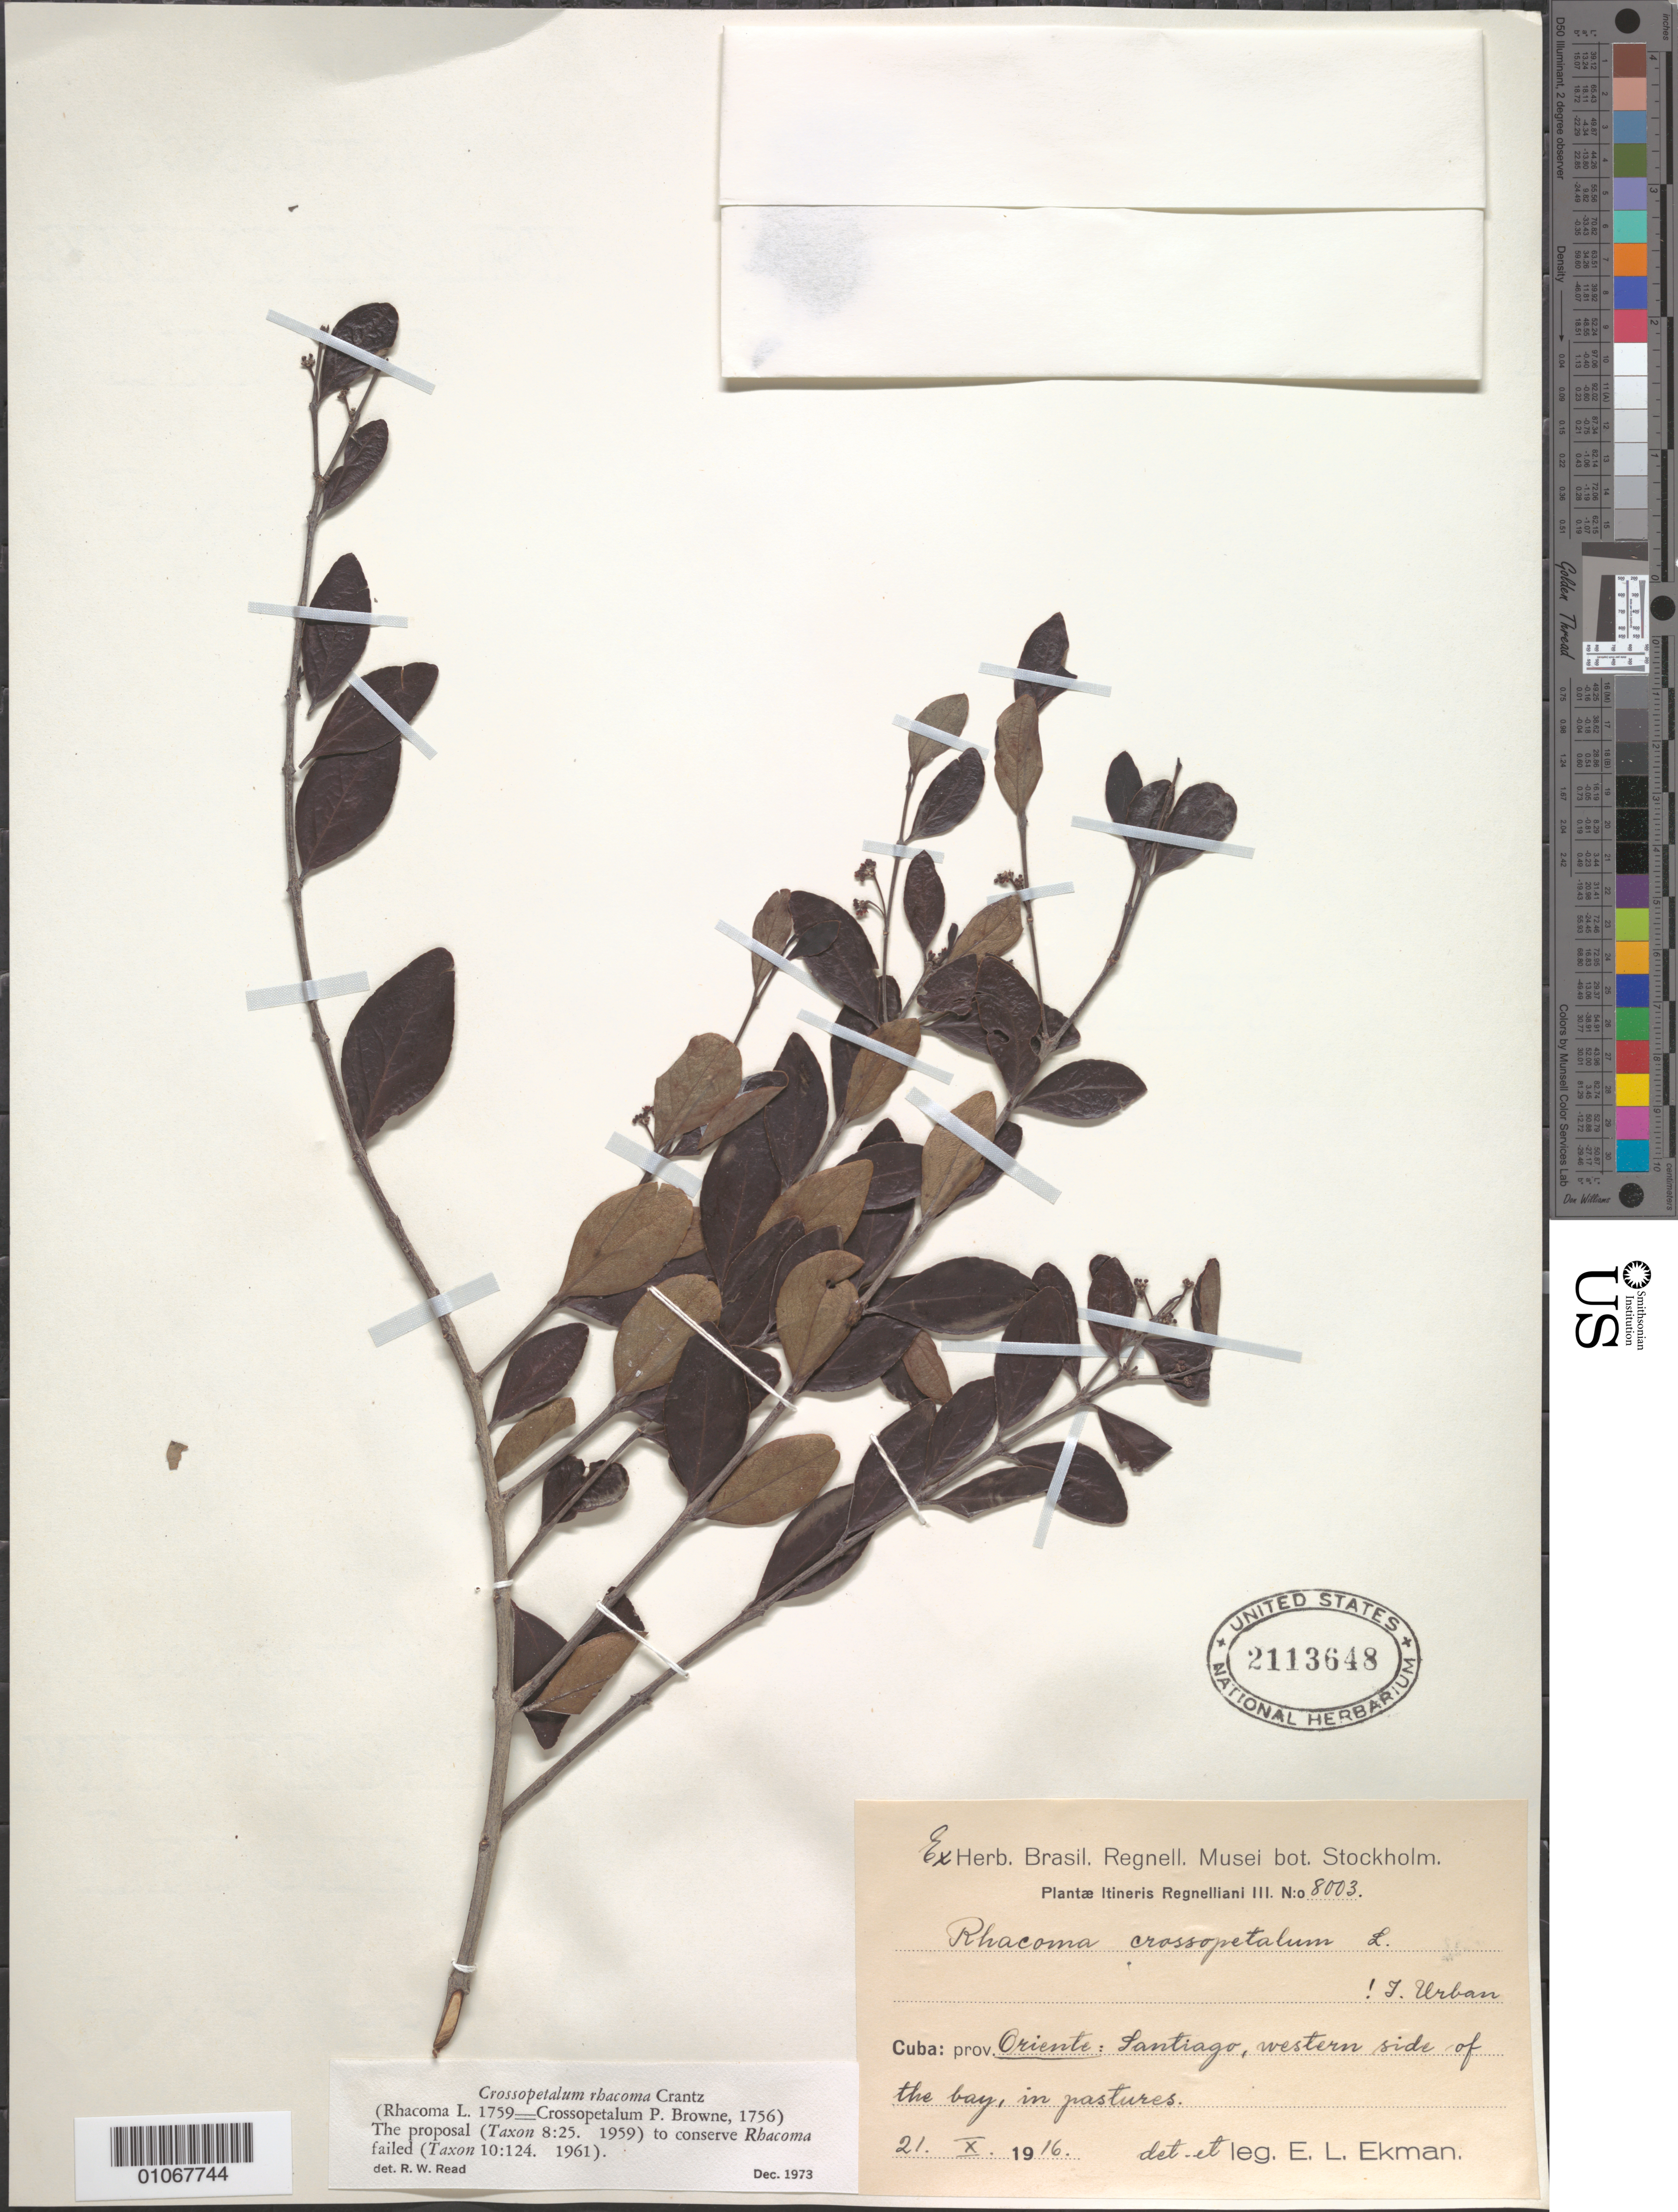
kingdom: Plantae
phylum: Tracheophyta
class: Magnoliopsida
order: Celastrales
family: Celastraceae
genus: Crossopetalum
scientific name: Crossopetalum rhacoma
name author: Crantz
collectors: E. L. Ekman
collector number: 8003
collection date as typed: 21 Oct 1916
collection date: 1916-10-21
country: Cuba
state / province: Santiago de Cuba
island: Cuba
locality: Santiago, western side of the bay, in pastures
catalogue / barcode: US 2113648